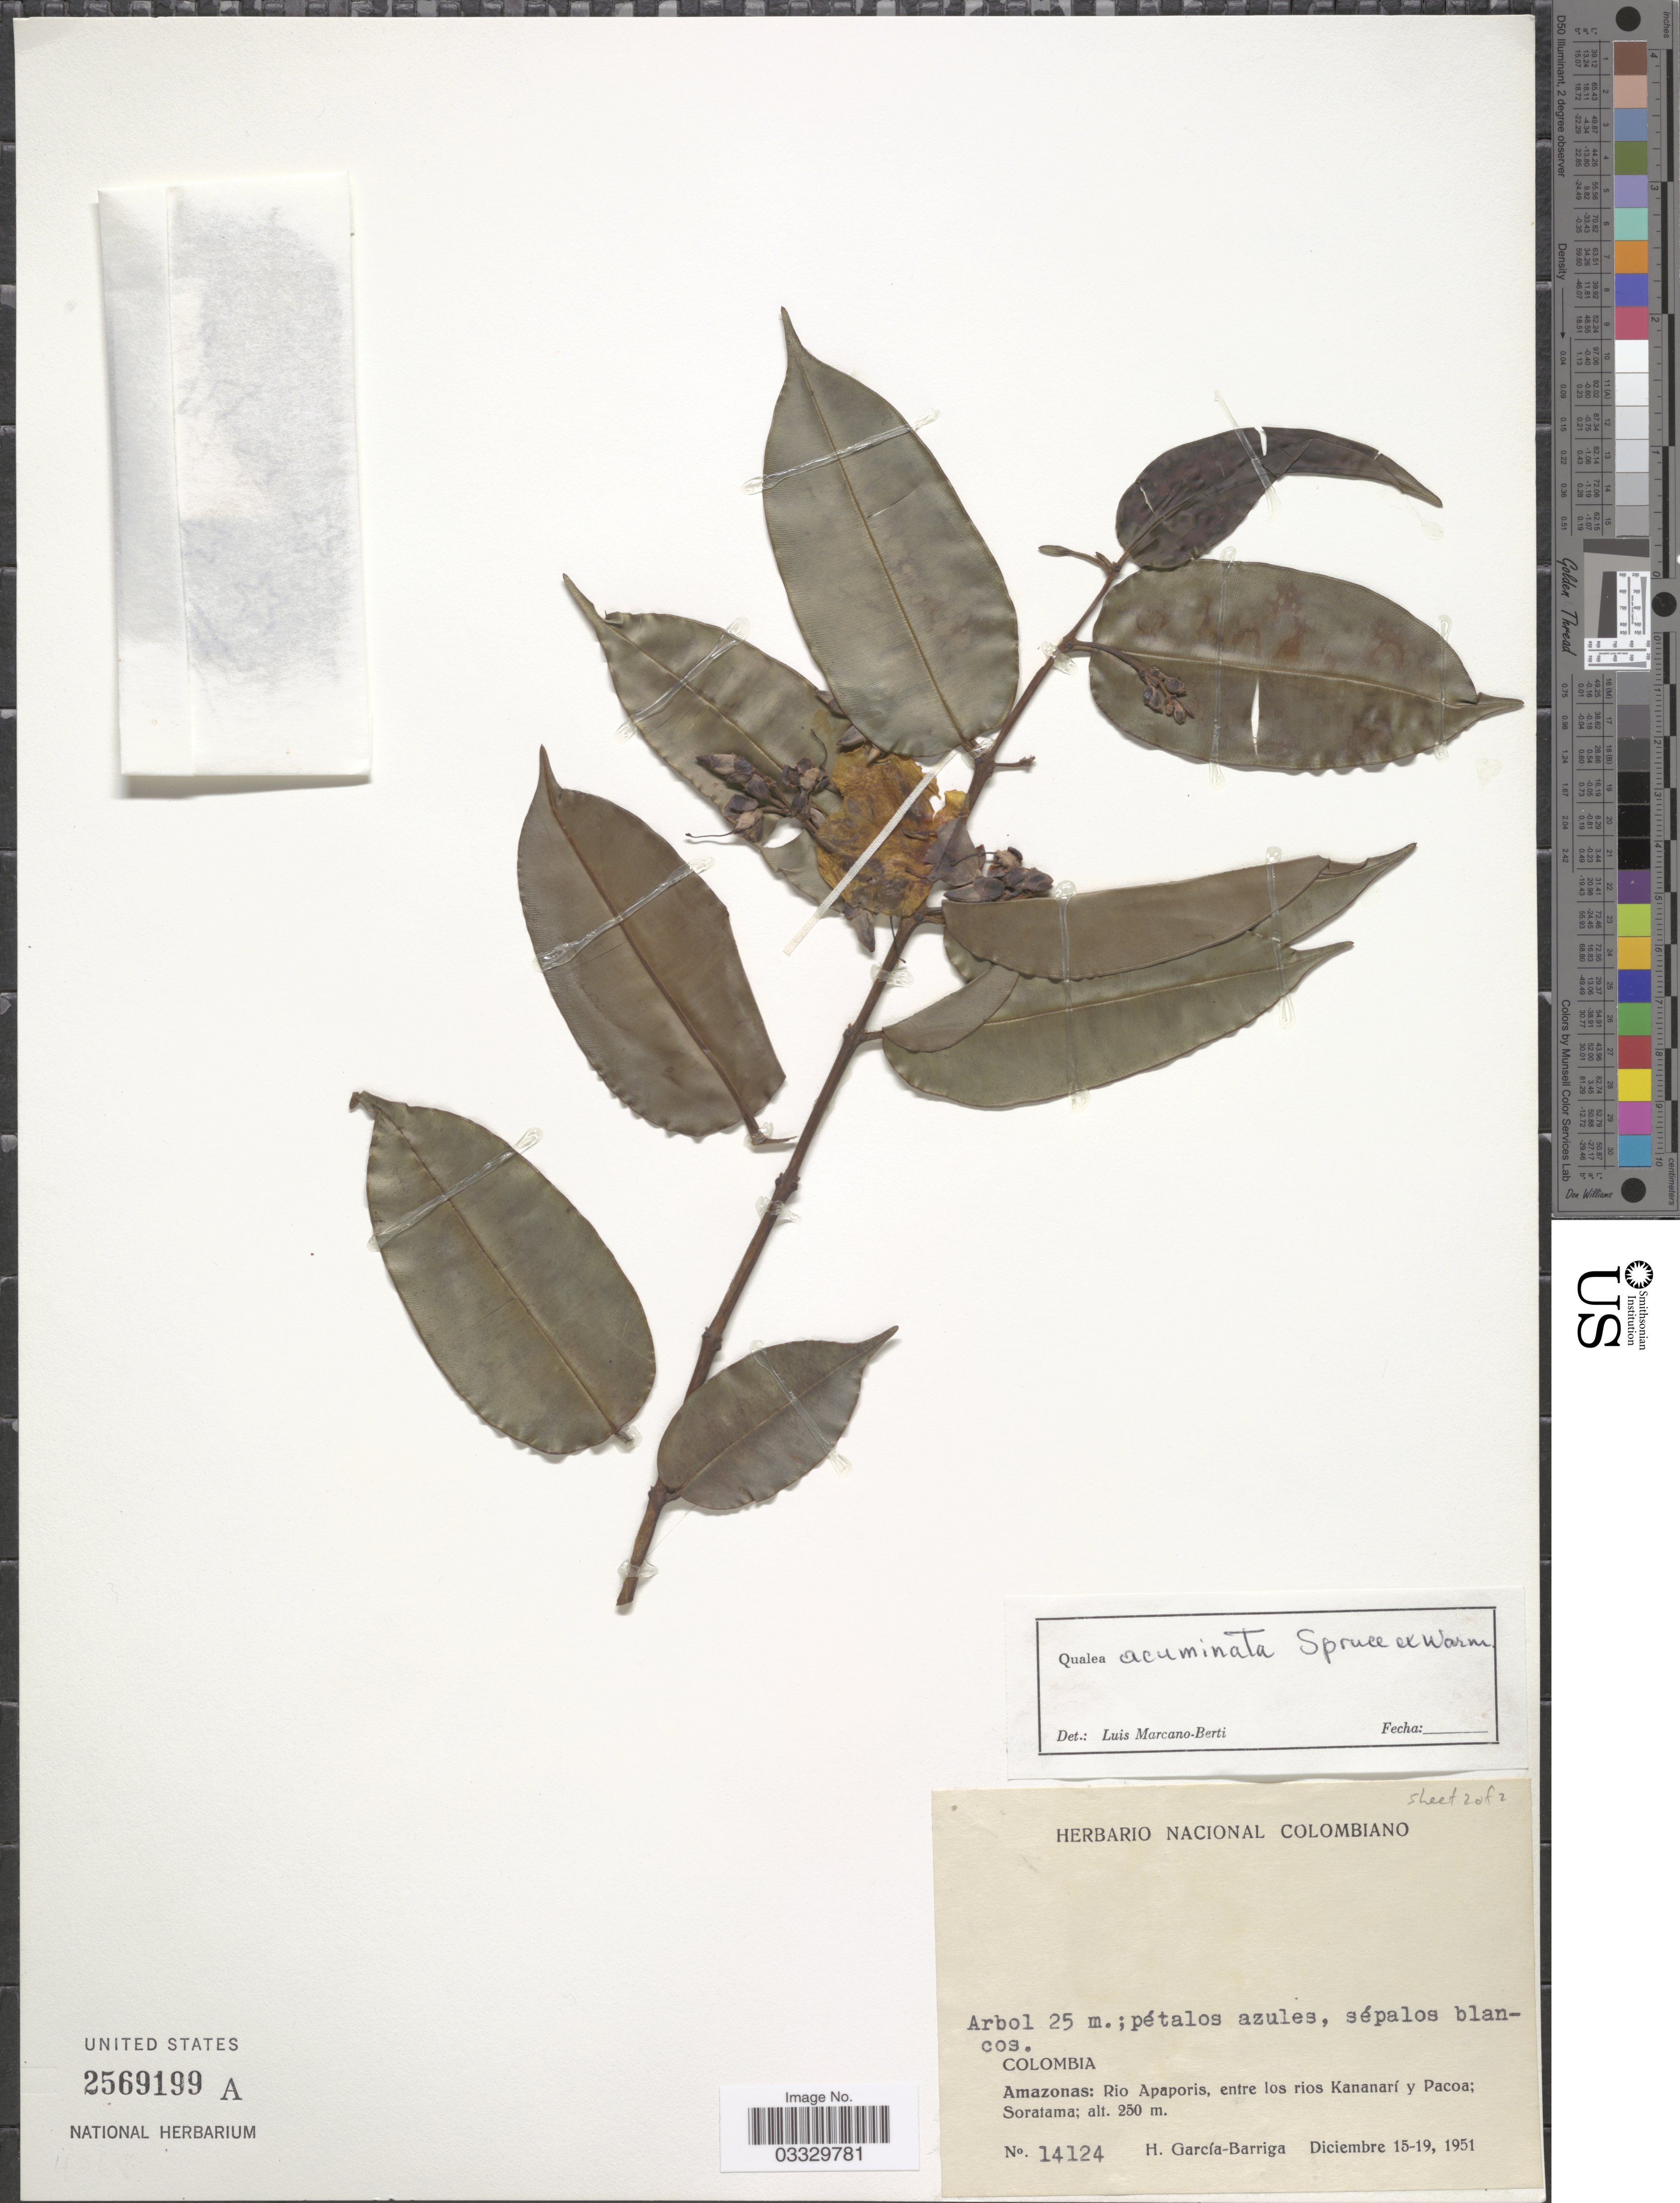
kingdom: Plantae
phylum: Tracheophyta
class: Magnoliopsida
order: Myrtales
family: Vochysiaceae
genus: Qualea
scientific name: Qualea acuminata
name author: Spruce ex Warm.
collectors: H. García Barriga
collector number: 14124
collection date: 1951-12-15/1951-12-19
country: Colombia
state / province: Amazônas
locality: Rio Apaporis, entre los rios Kananarí y Pacoa; Soratama.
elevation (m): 250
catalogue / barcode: US 2569199A